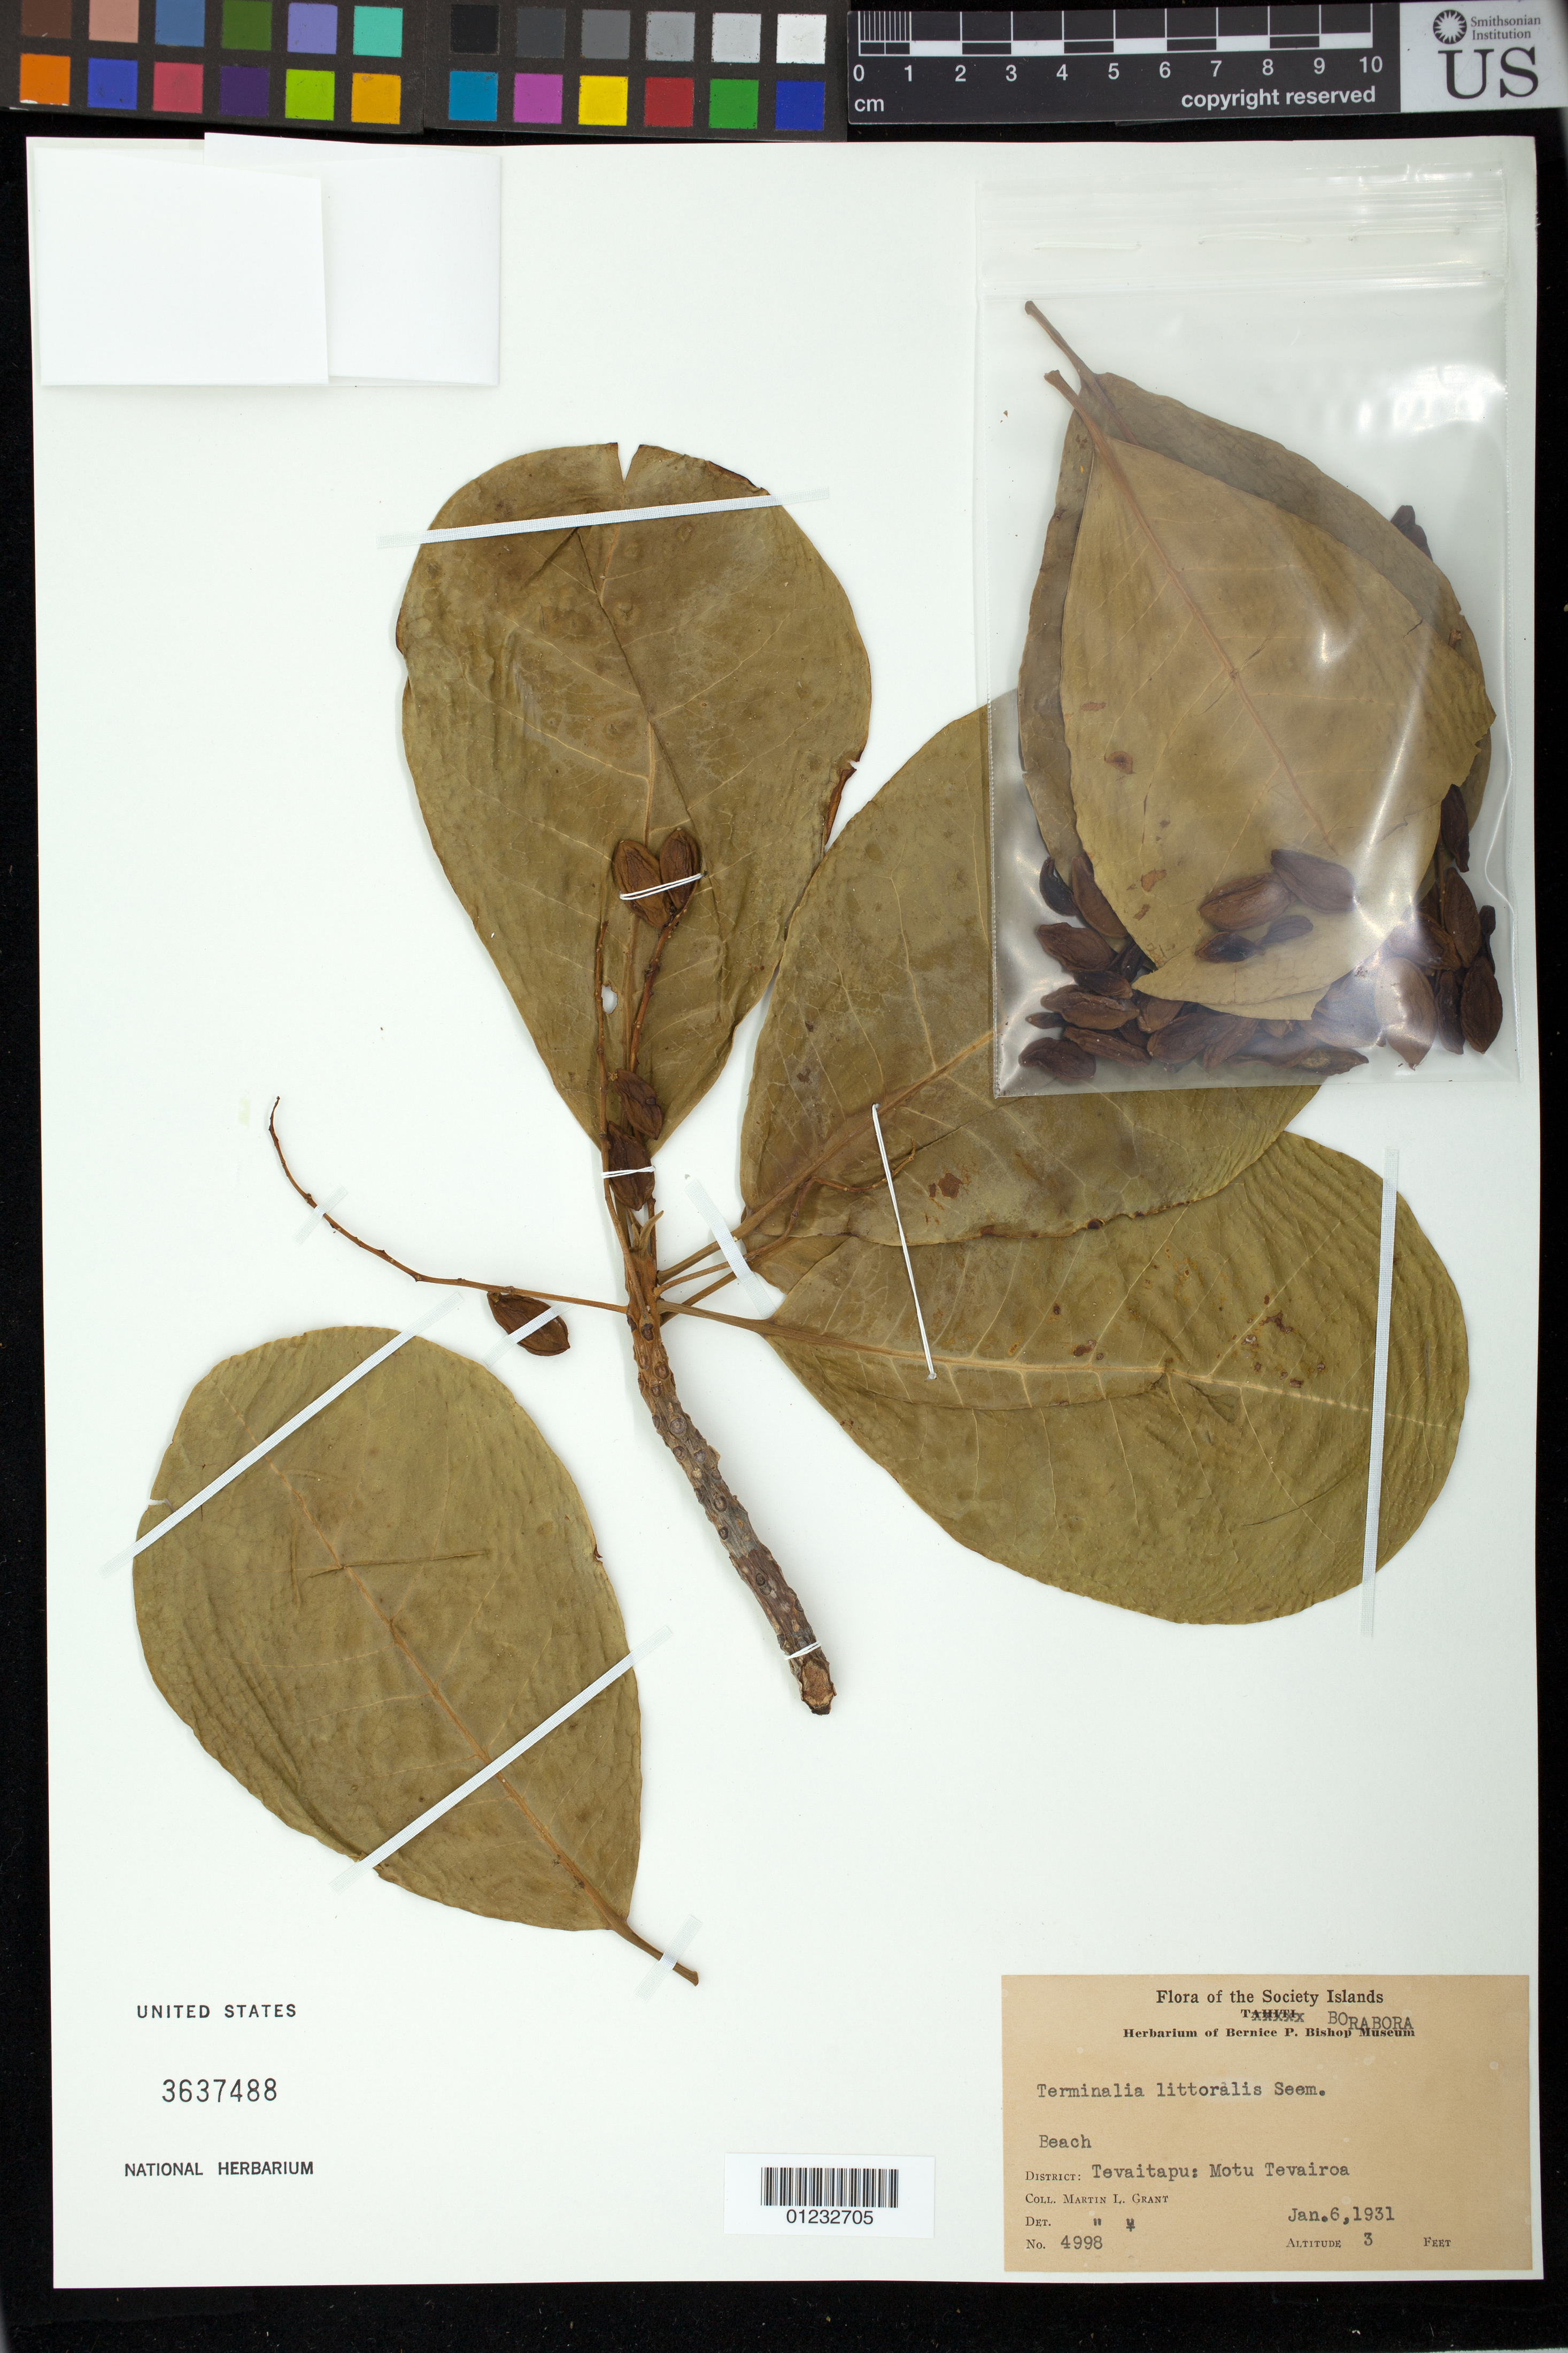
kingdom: Plantae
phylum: Tracheophyta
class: Magnoliopsida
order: Myrtales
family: Combretaceae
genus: Terminalia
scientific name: Terminalia litoralis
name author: Seem.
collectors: M. L. Grant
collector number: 4998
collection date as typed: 06 Jan 1931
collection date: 1931-01-06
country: French Polynesia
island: Bora Bora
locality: Taveitapu: Motu Tevairoa.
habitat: Beach.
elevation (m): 1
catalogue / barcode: US 3637488